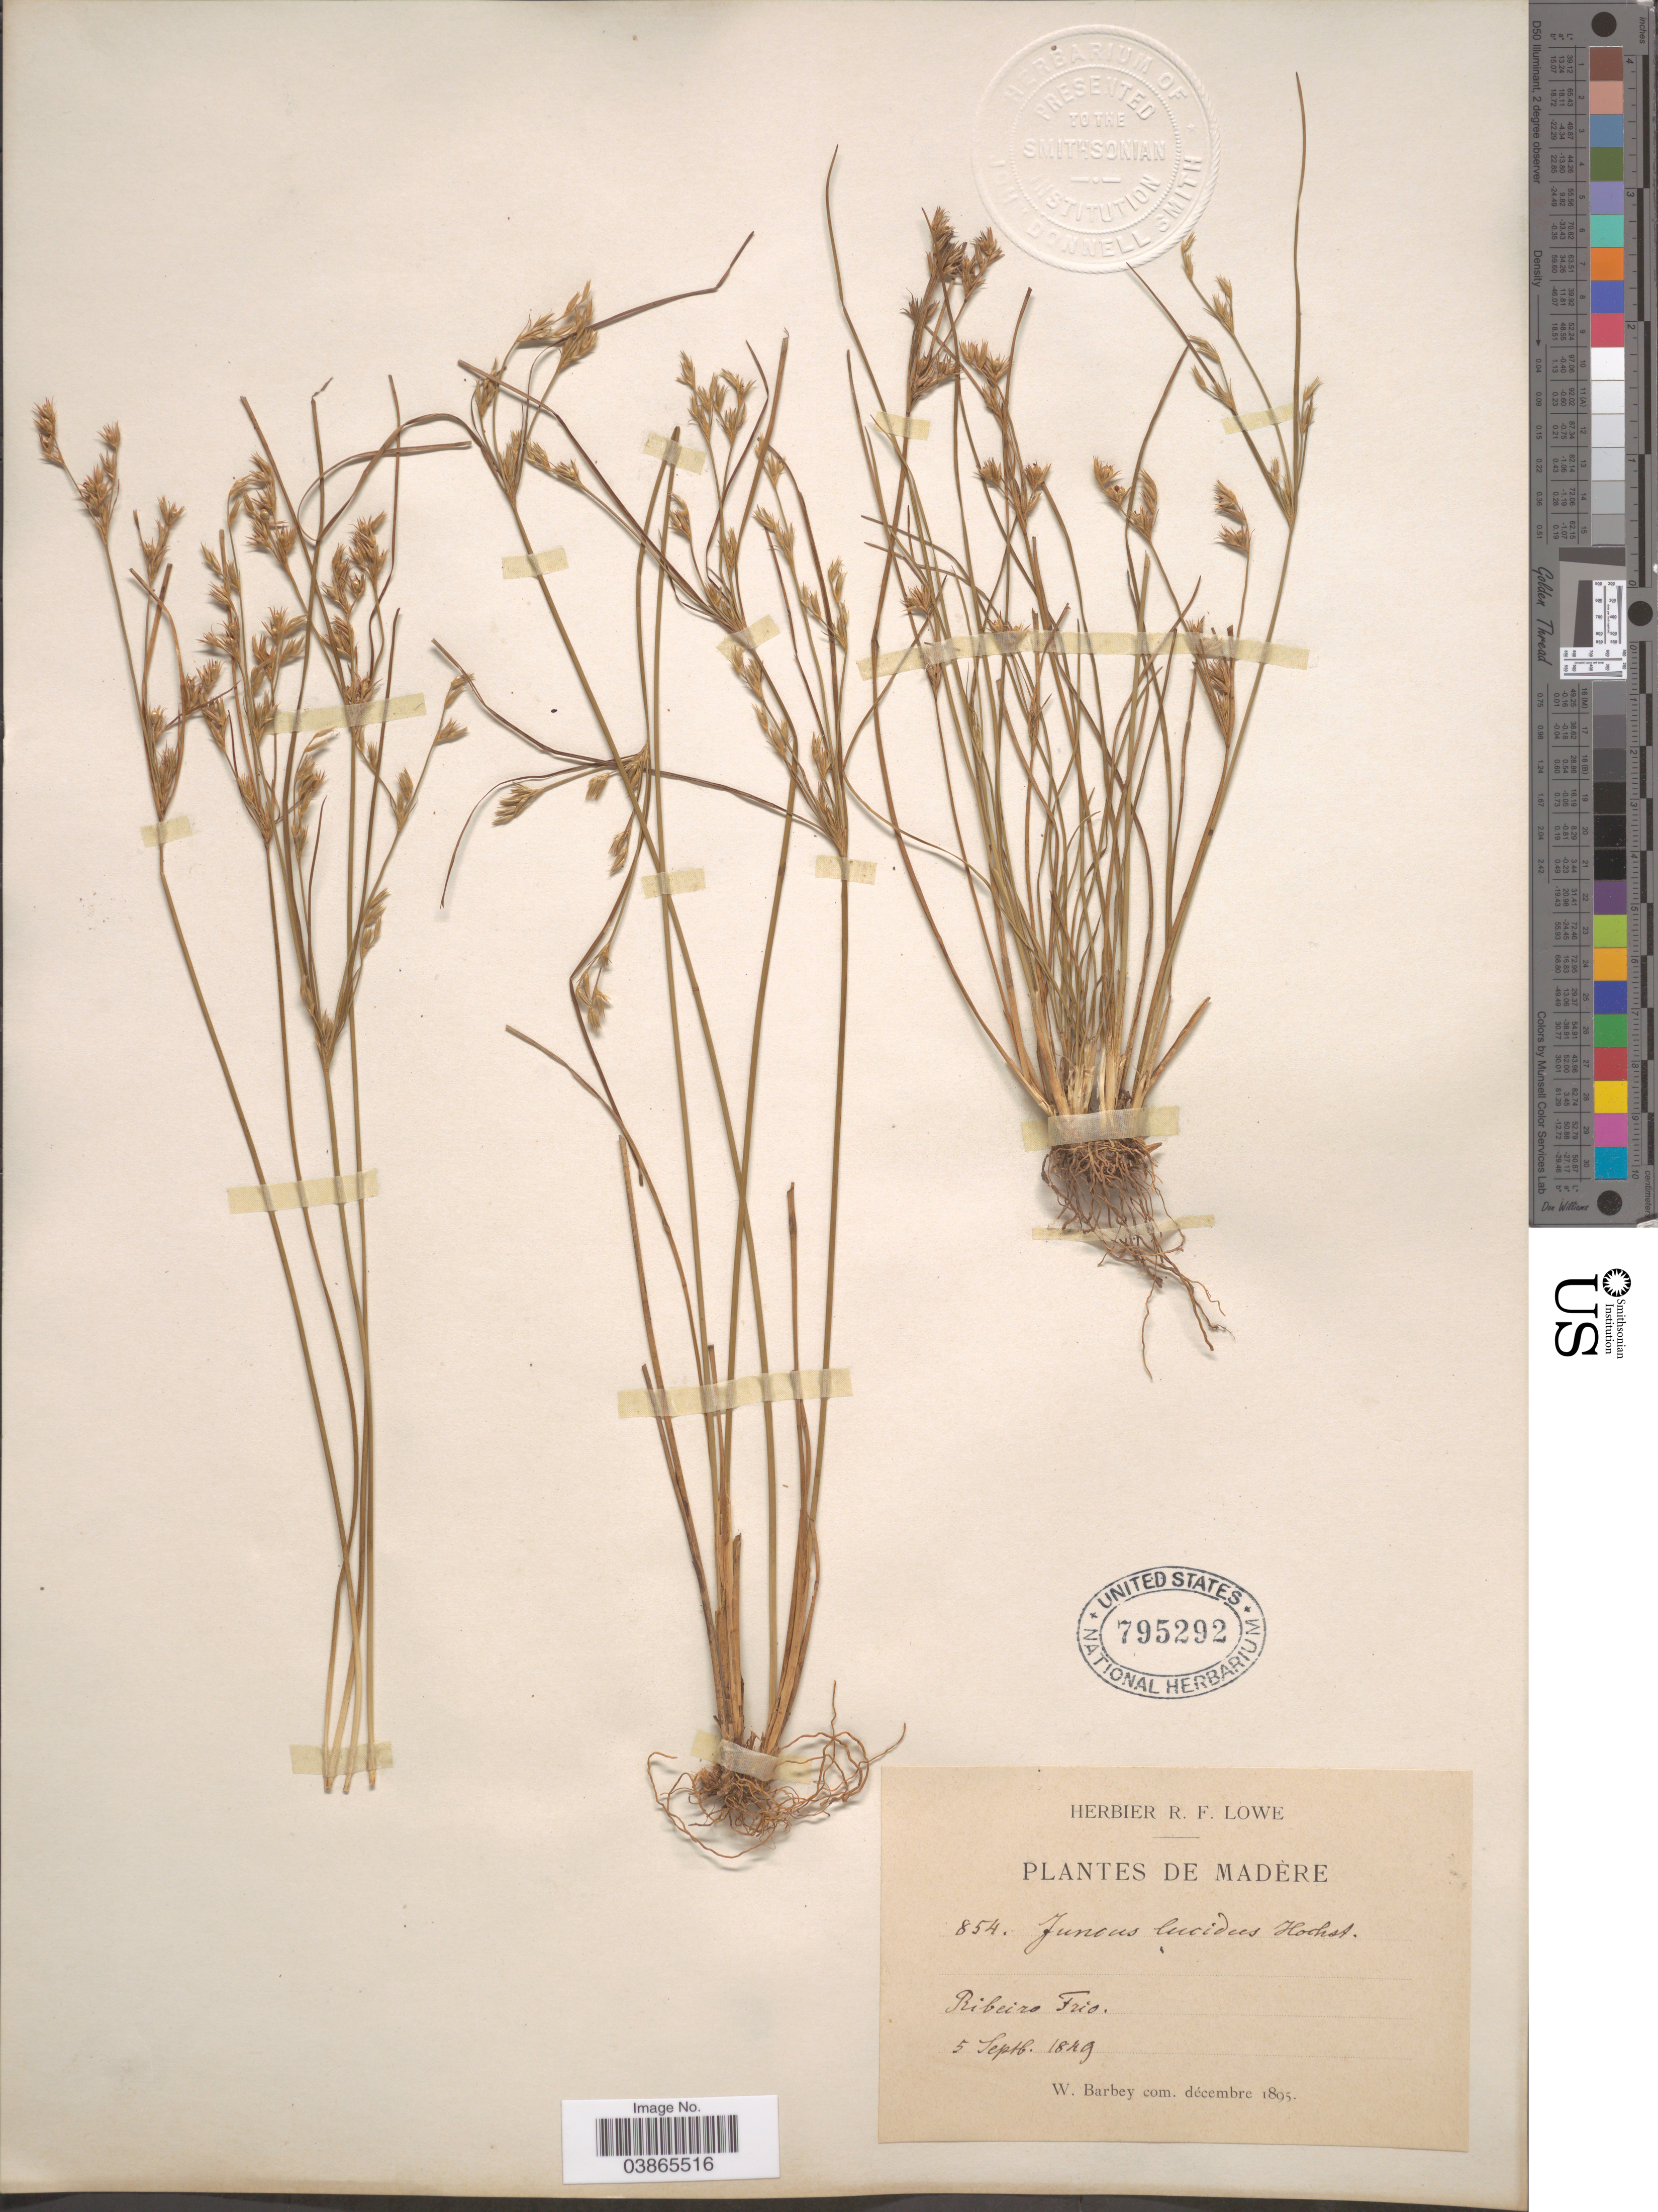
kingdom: Plantae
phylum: Tracheophyta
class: Liliopsida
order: Poales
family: Juncaceae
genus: Juncus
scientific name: Juncus lucidus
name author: Hochst.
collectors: ex herb. R. F. Lowe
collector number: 854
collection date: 1849-09-05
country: Portugal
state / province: Madeira (Aut. Reg.)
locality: Madère. Ribeiro Frio.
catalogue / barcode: US 795292